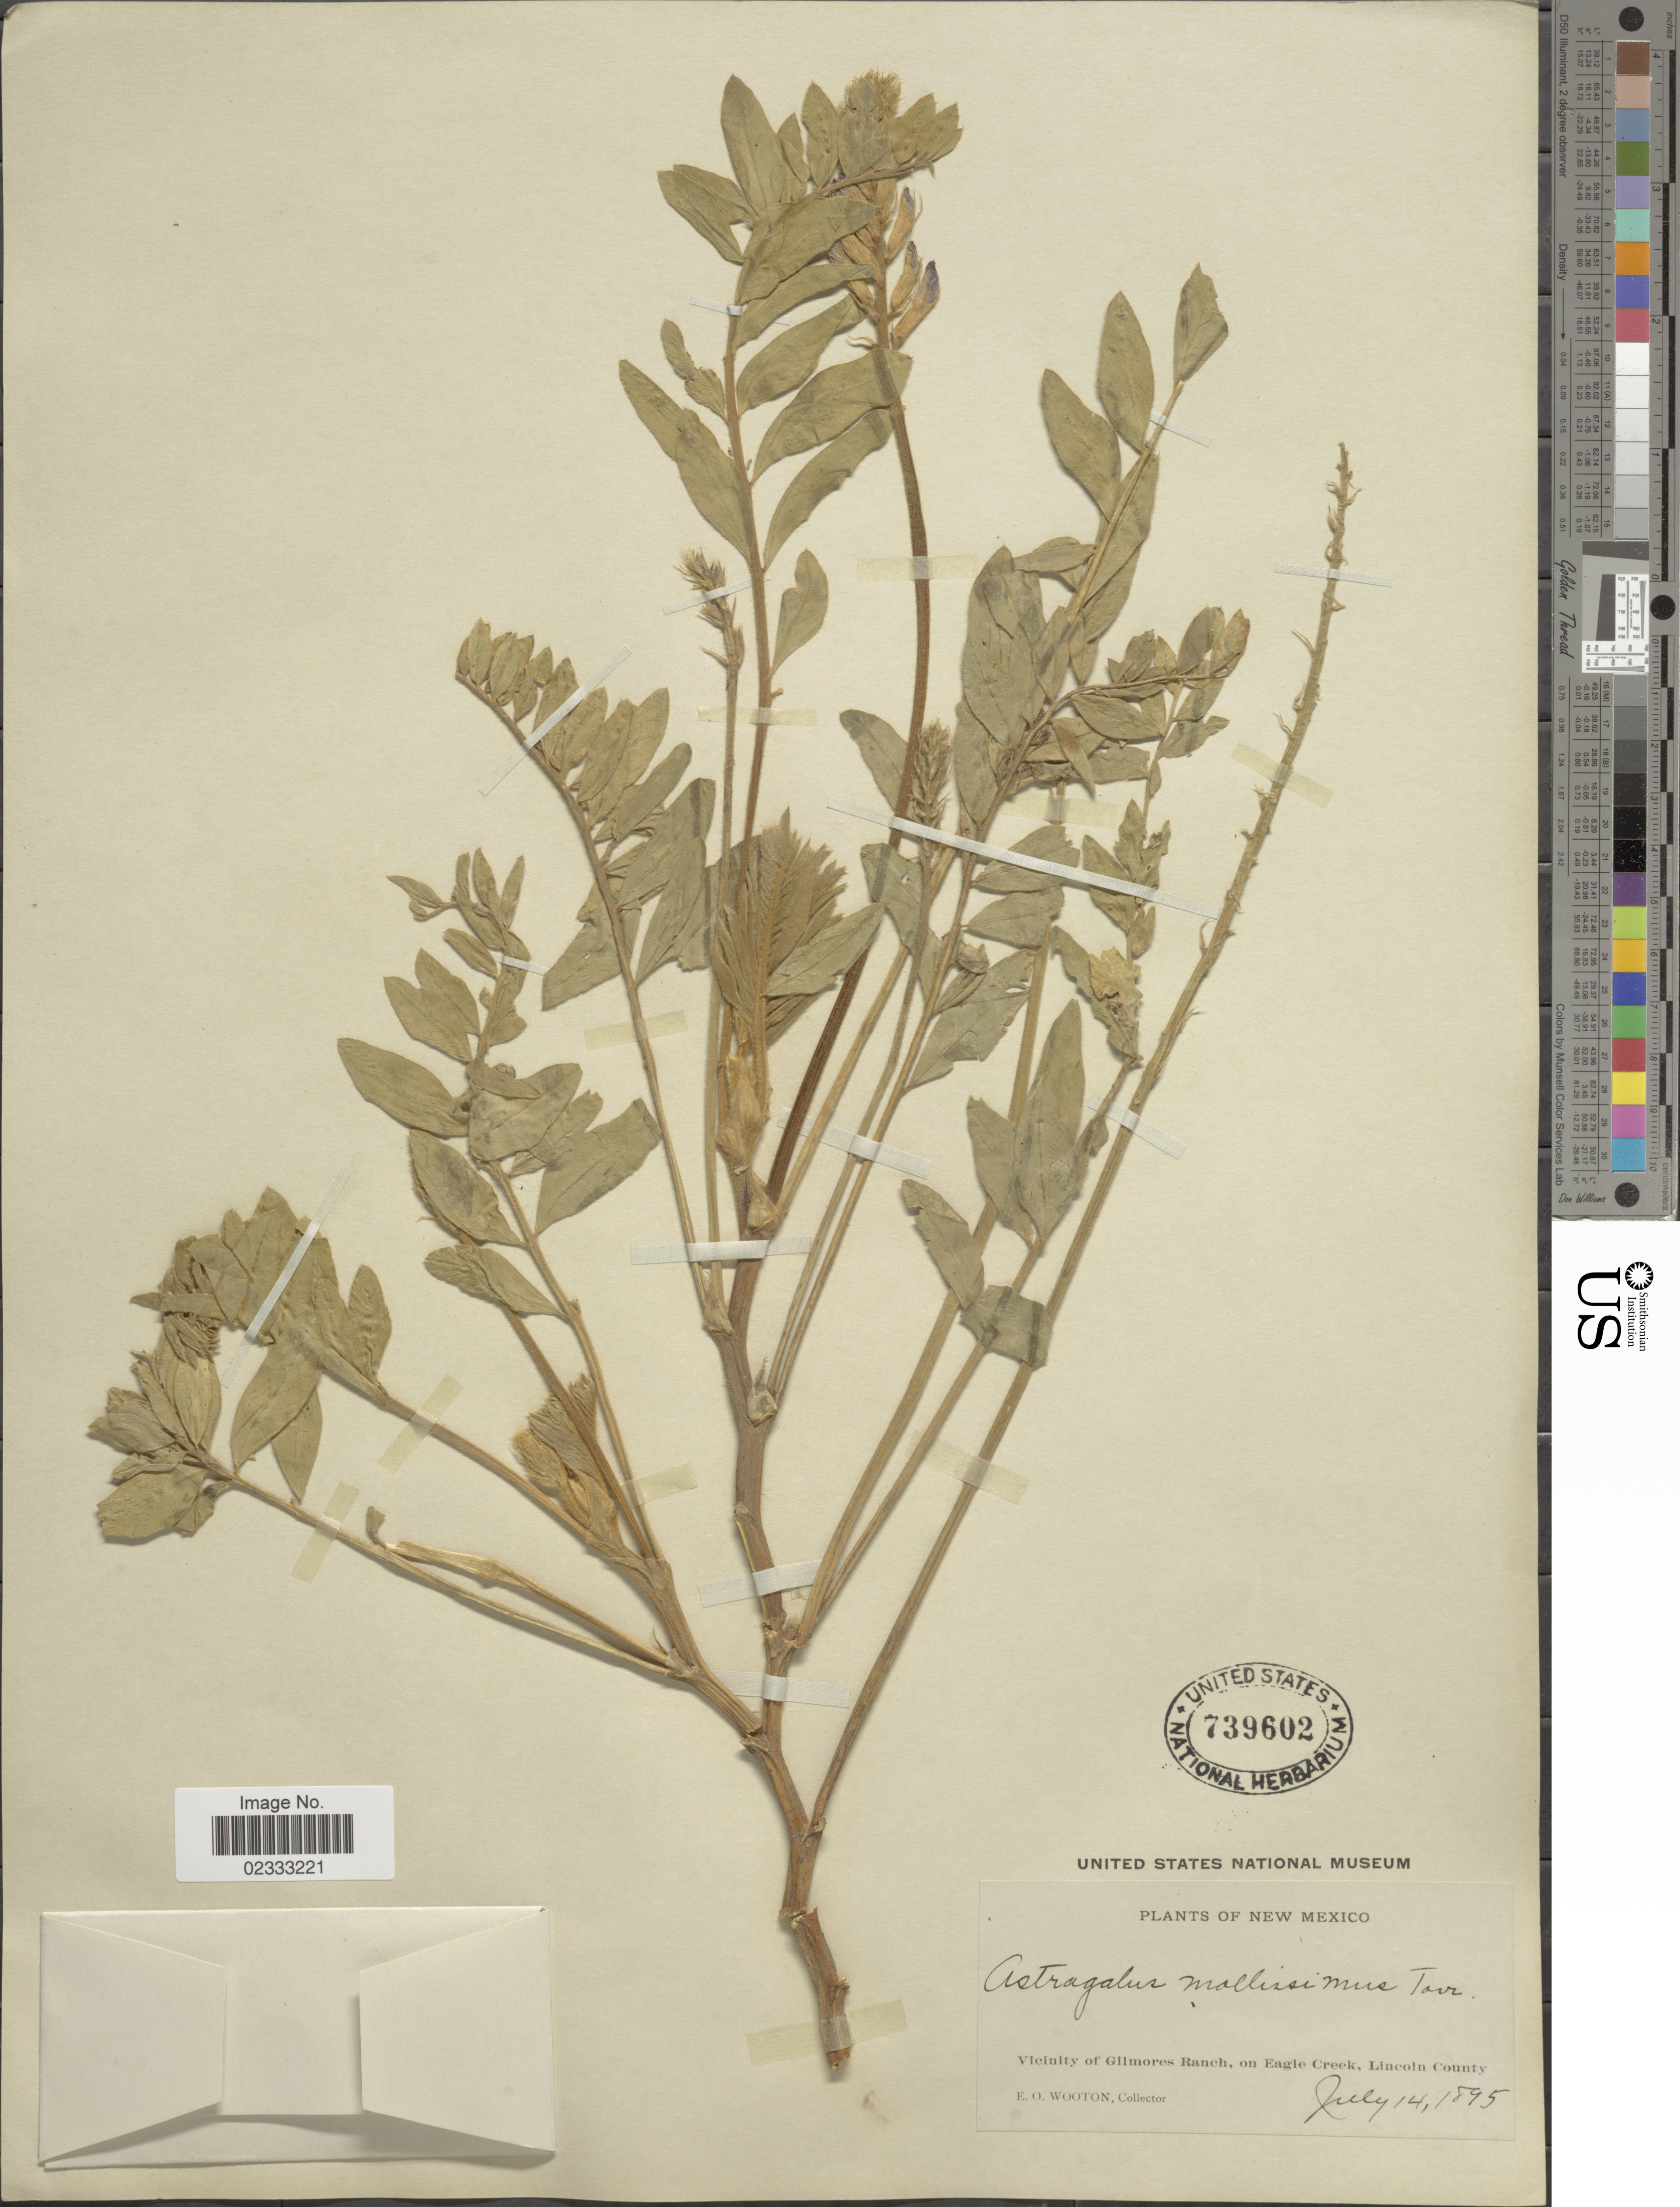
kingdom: Plantae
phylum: Tracheophyta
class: Magnoliopsida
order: Fabales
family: Fabaceae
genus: Astragalus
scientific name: Astragalus mollissimus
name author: Torr.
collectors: E. O. Wooton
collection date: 1895-07-14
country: United States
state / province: New Mexico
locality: Vicinity of Gilmores Ranch, on eagle Creek, Lincoln County.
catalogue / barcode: US 739602